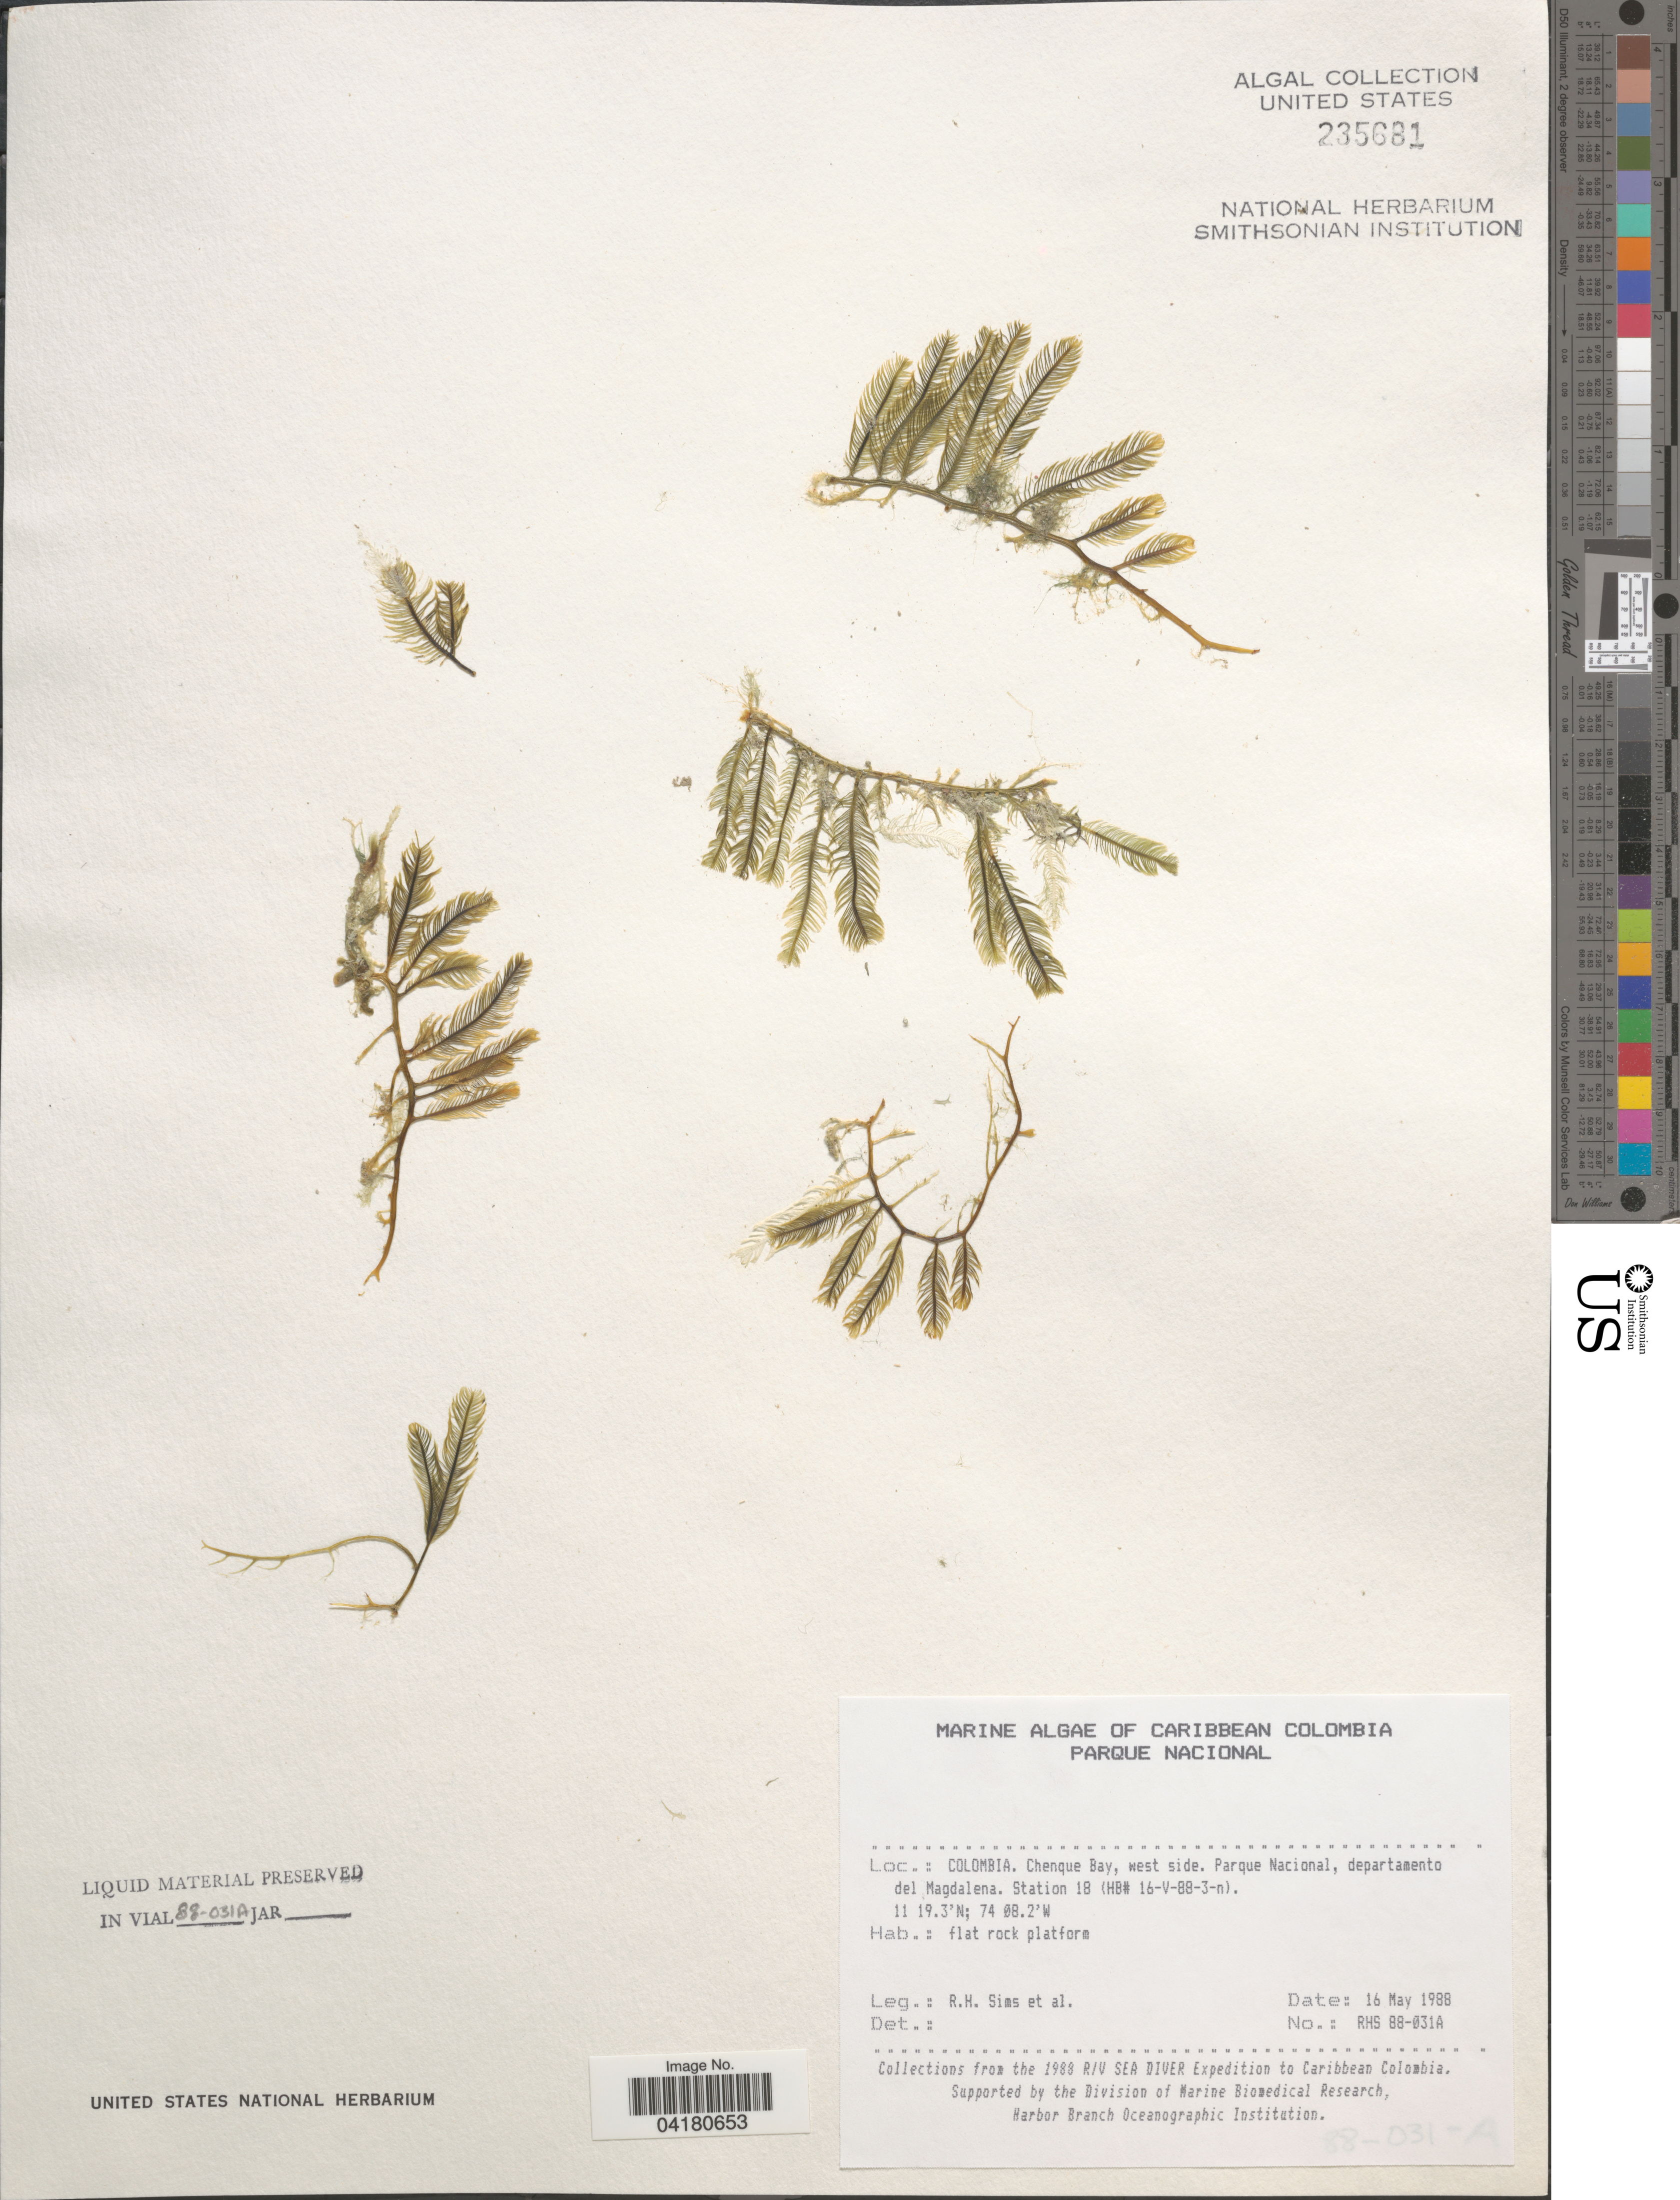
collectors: R. H. Sims & et al.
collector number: RHS88-031A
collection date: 1988-05-16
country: Colombia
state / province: Magdalena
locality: Caribbean Colombia. Chenque Bay, west side. Parque Nacional, departamento del Magdalena. Station 18 (HB# 16-V-88-3-n). The 1988 R/V Sea Diver Expedition to Caribbean Colombia.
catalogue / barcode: US 235681